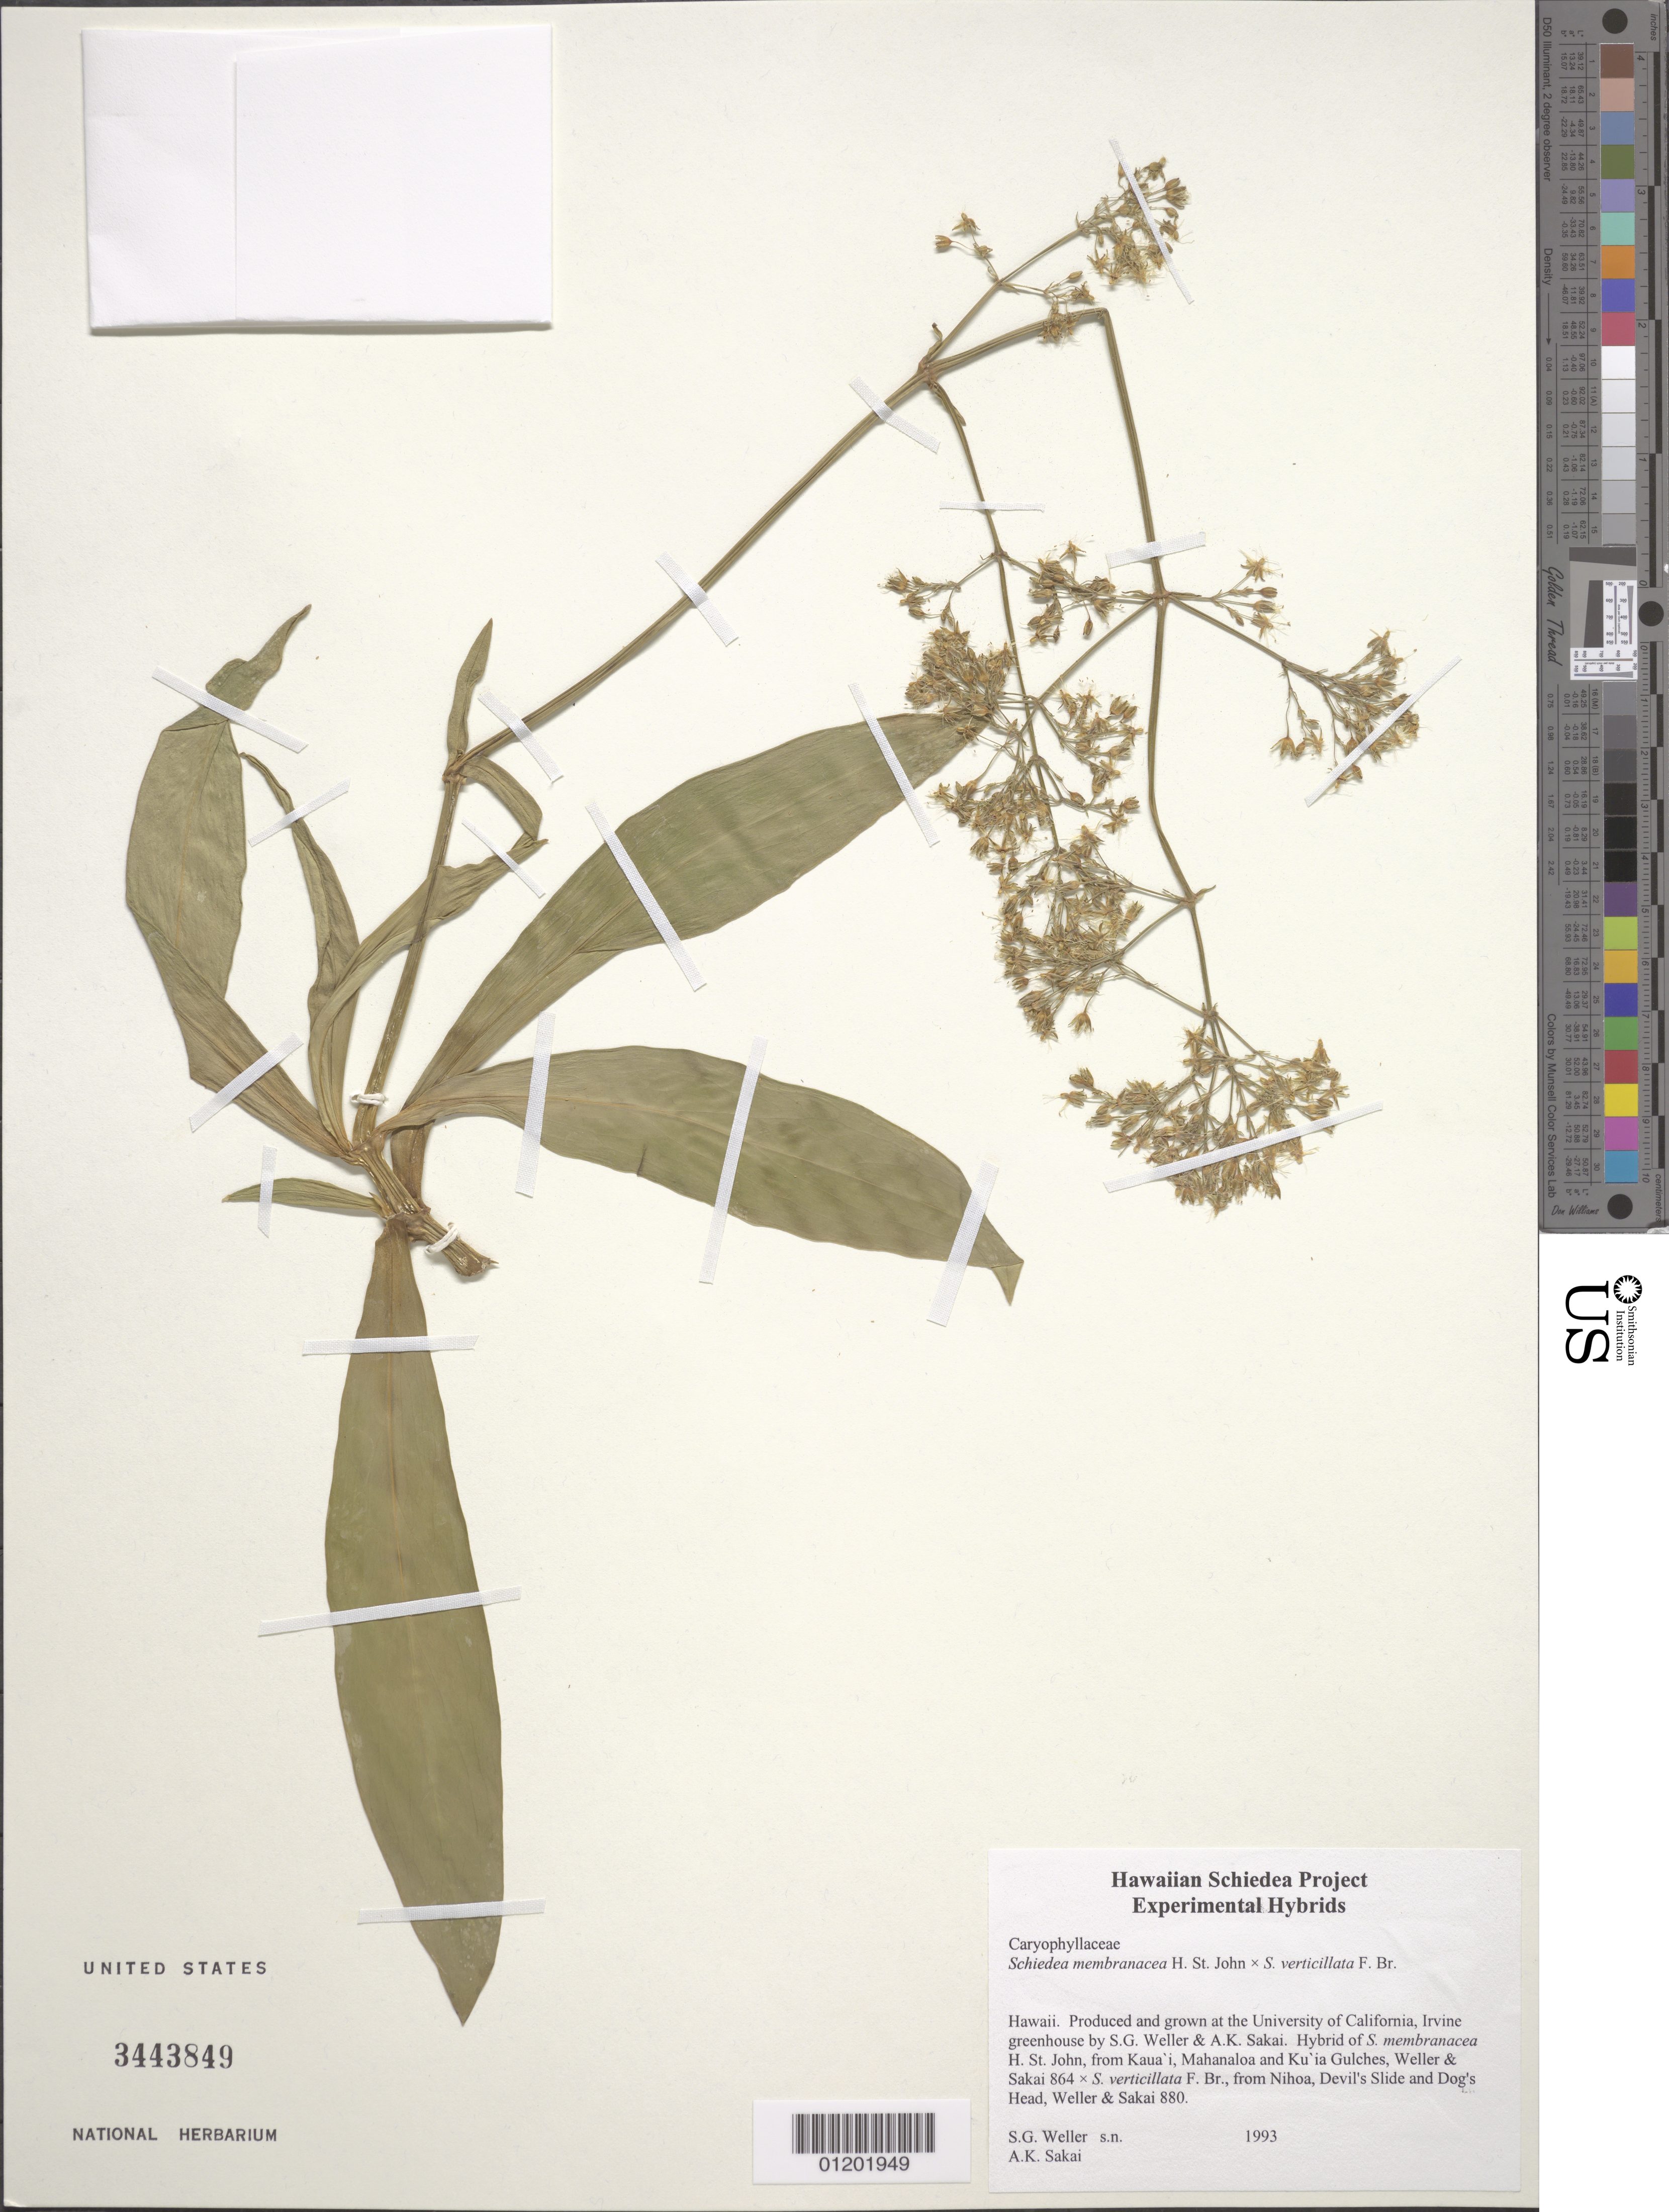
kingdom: Plantae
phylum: Tracheophyta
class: Magnoliopsida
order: Caryophyllales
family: Caryophyllaceae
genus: Schiedea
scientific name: Schiedea membranacea x S. verticillata F. Br. in Christoph. & Caum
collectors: S. G. Weller & A. Sakai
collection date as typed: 1993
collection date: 1993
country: United States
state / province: California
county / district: Orange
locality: University of California, Irvine greenhouse.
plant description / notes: Hybrid of S. membranacea H. St. John [from Kaua'i, Mahanaloa and Ku'ia Gulches, Weller & Sakai 864] × S. verticillata F. Br. [from Nihoa, Devil's Slide and Dog's Head, Weller & Sakai 880].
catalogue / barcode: US 3443849